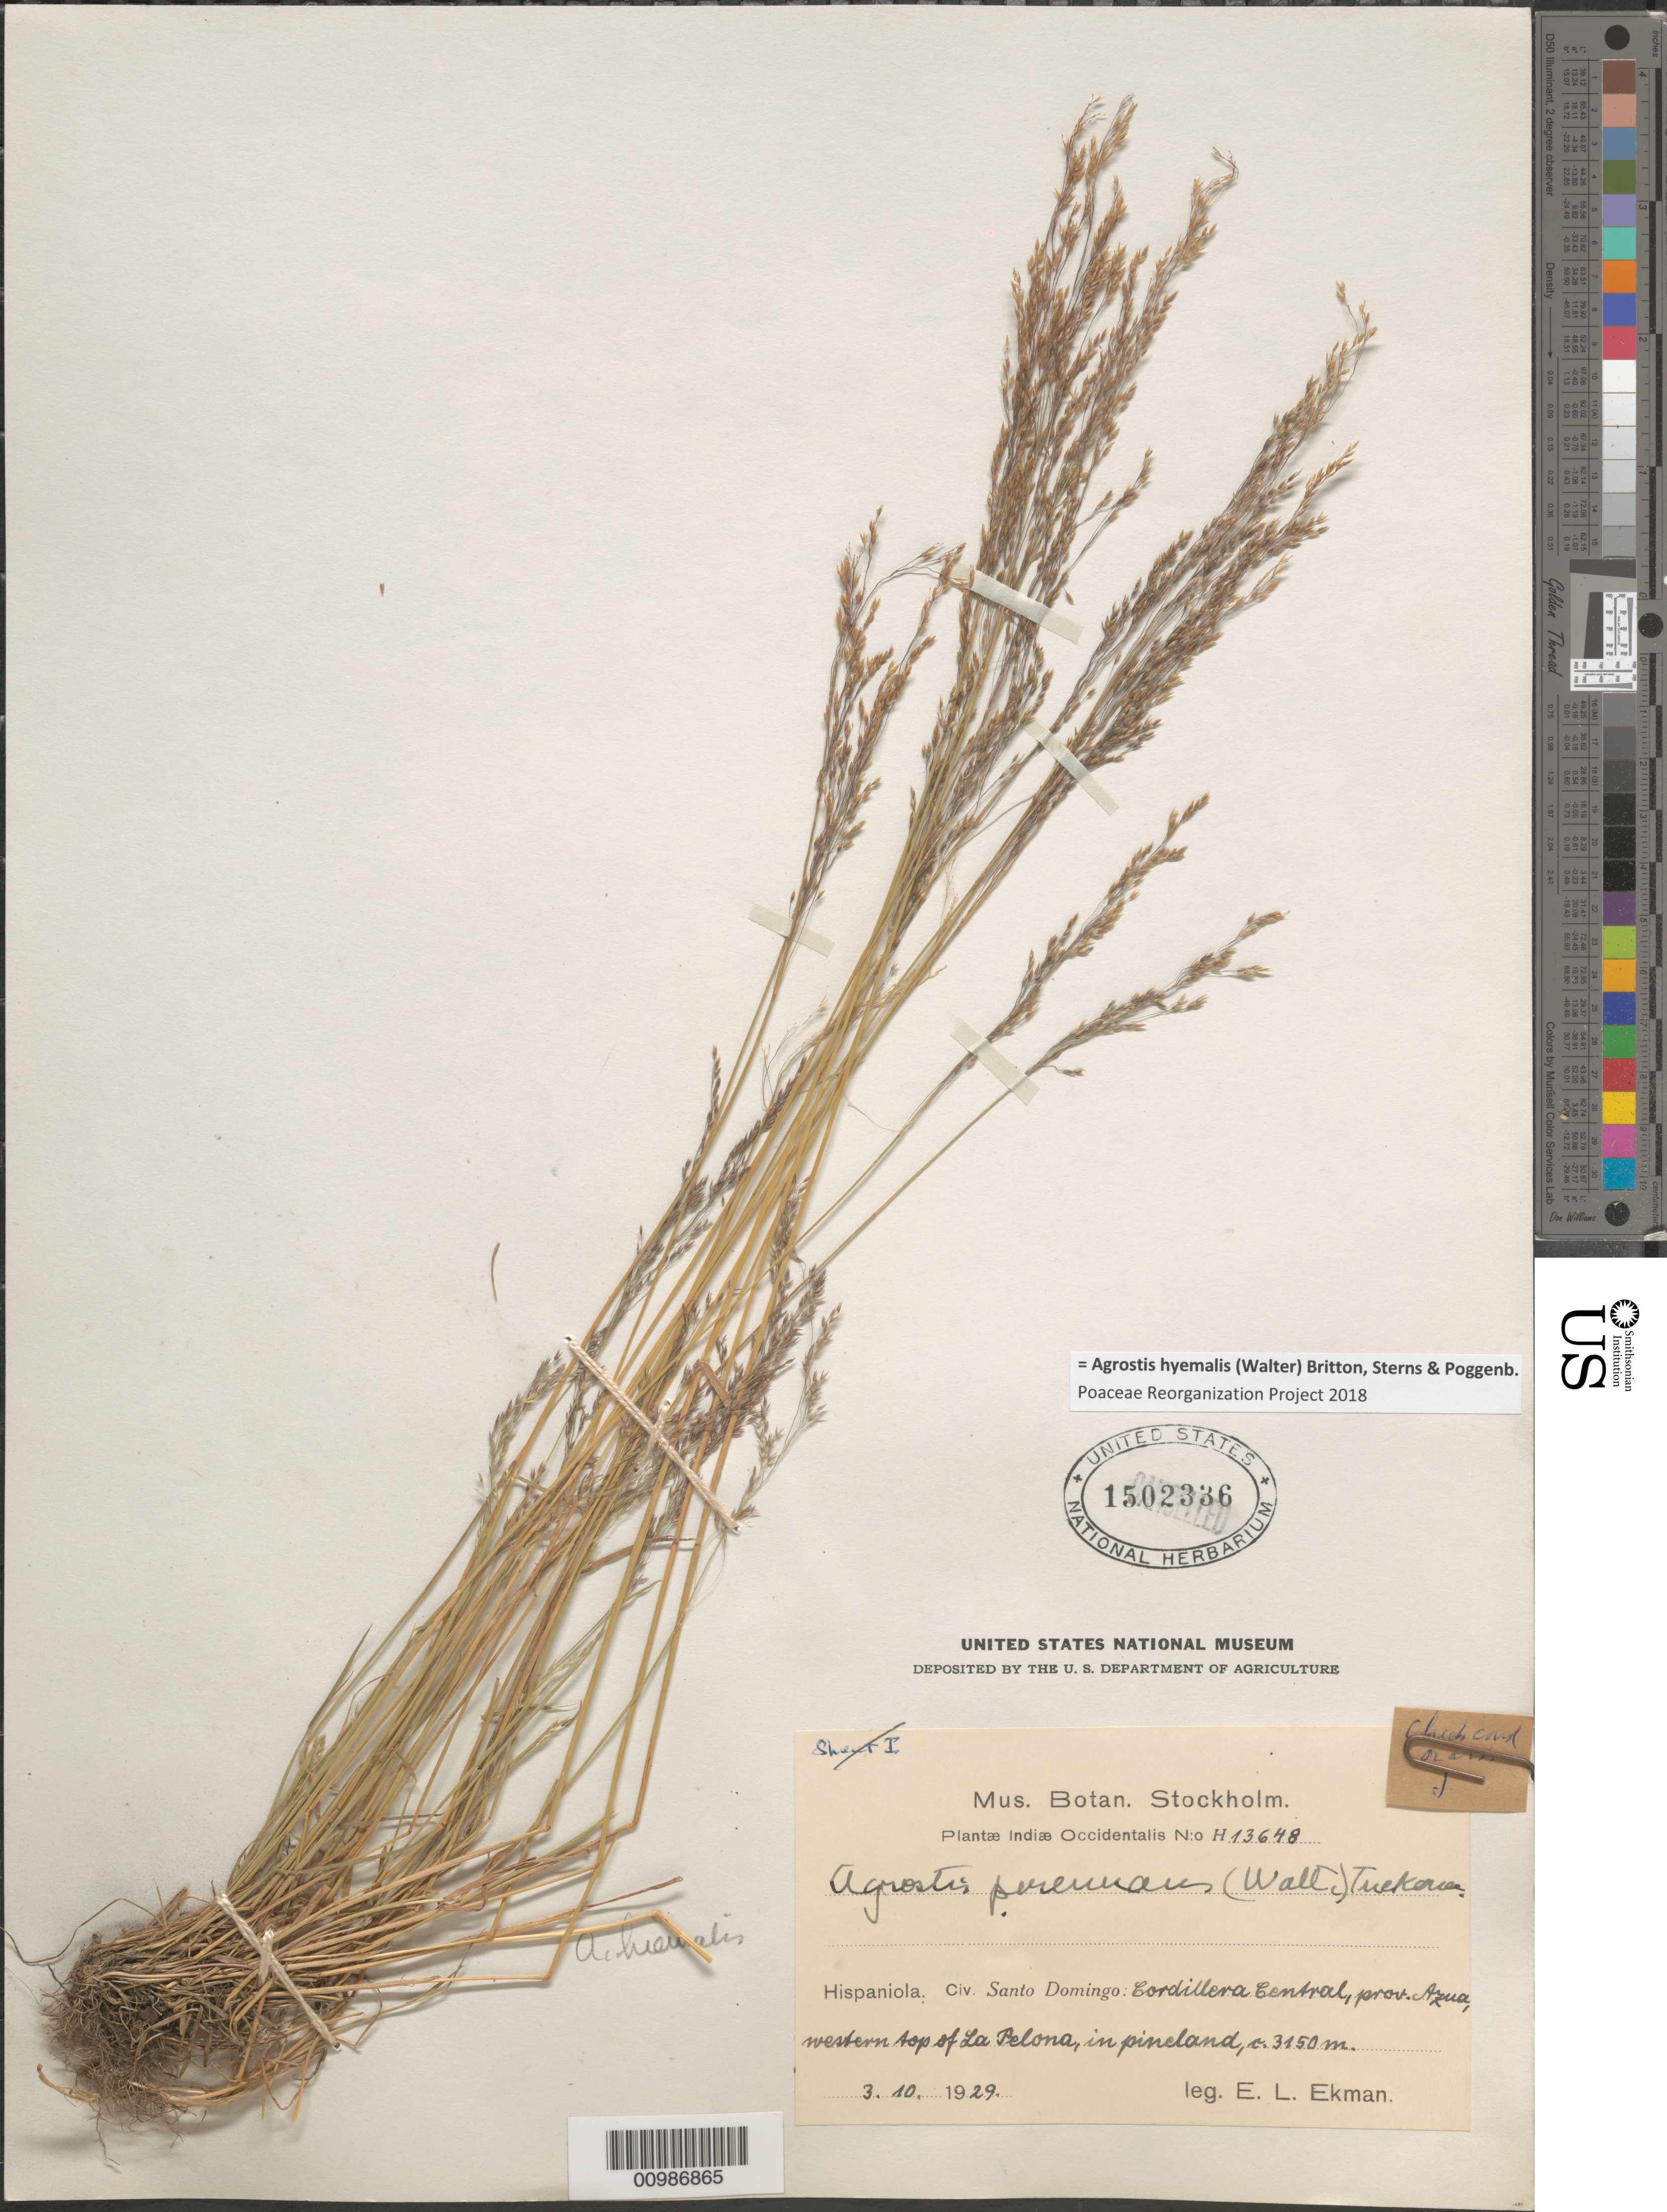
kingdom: Plantae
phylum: Tracheophyta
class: Liliopsida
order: Poales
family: Poaceae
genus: Agrostis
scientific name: Agrostis hyemalis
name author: (Walter) Britton et al.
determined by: Poaceae Reorganization Project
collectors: E. L. Ekman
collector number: H 13648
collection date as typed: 10 Mar 1929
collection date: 1929-03-10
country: Dominican Republic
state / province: Azua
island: Hispaniola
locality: Cordillera Central, western top of La Pelona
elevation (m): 3150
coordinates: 0 N, 0 E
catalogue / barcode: US 1502336